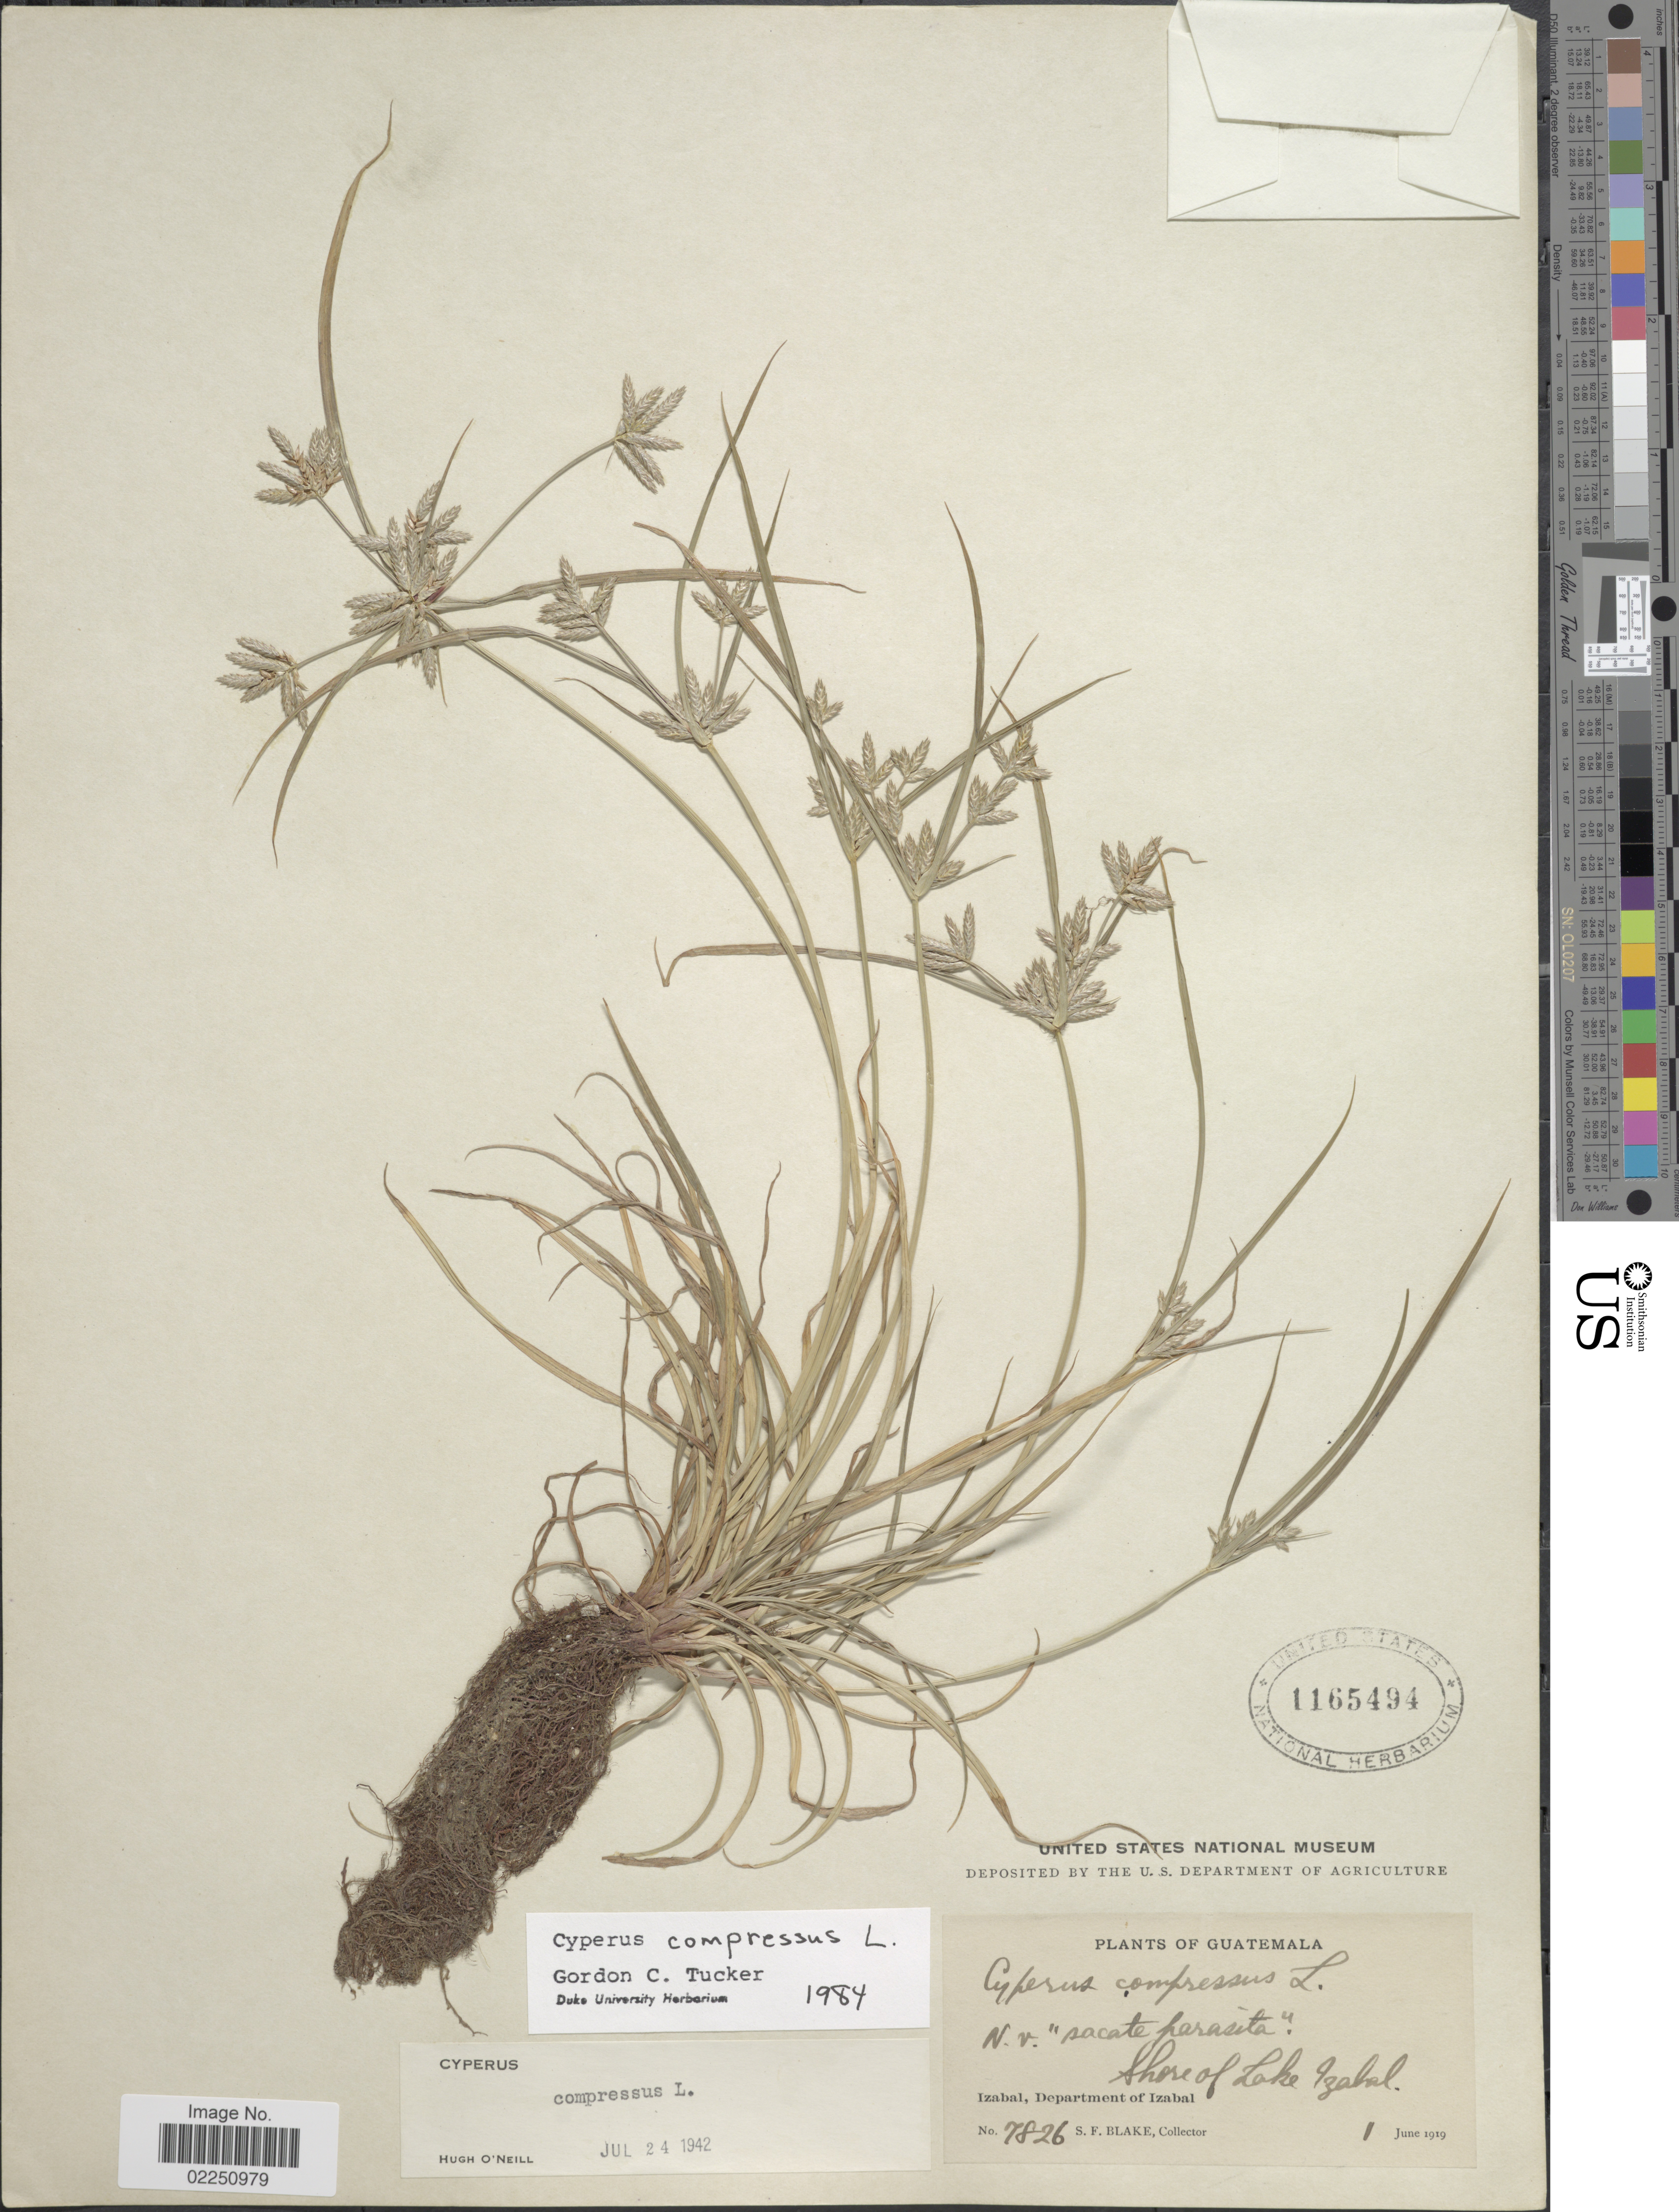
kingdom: Plantae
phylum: Tracheophyta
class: Liliopsida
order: Poales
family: Cyperaceae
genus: Cyperus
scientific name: Cyperus compressus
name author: L.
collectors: S. Blake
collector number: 7826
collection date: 1919-06-01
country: Guatemala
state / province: Izabal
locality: Shore of Lake Izabal. Izabal, Department of Izabal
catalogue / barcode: US 1165494